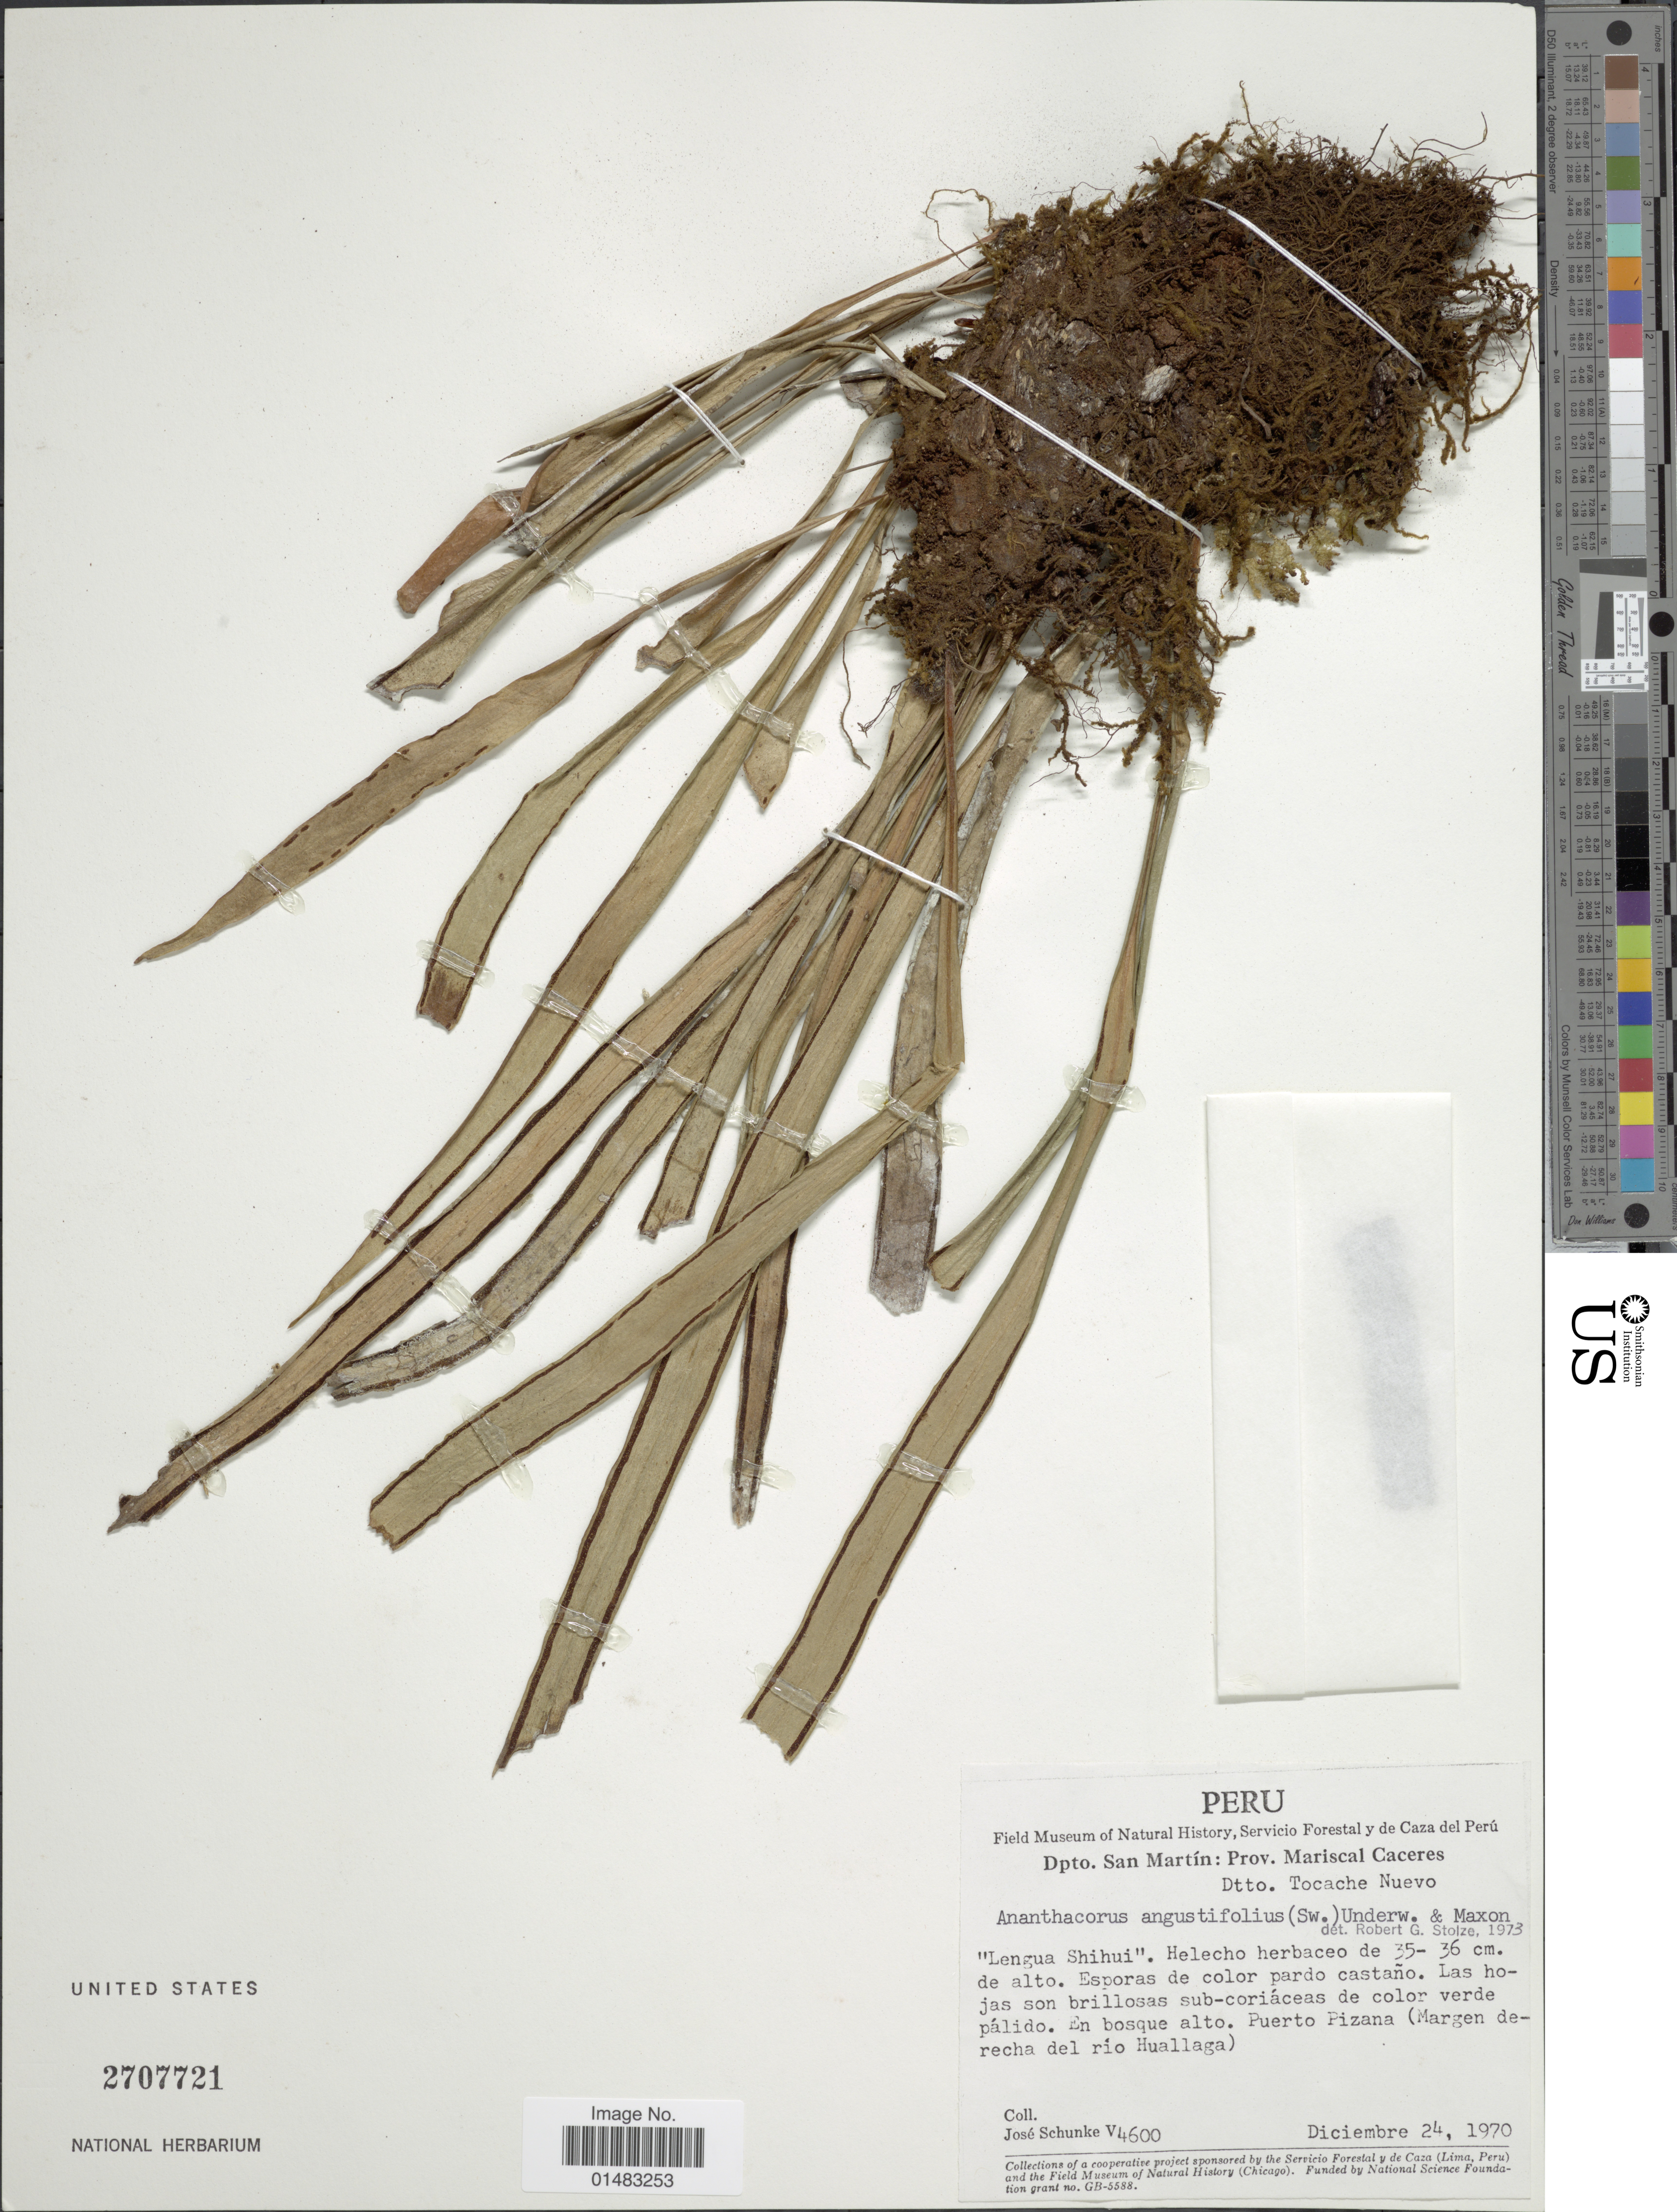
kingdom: Plantae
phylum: Tracheophyta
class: Polypodiopsida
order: Polypodiales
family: Pteridaceae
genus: Ananthacorus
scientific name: Ananthacorus angustifolius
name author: (Sw.) Underw. & Maxon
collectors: J. M. Schunke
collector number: V4600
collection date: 1970-12-24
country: Peru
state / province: San Martín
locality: Prov. Mariscal Caceres, Perto Pizana (Margen derecha del rio Huallaga)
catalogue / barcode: US 2707721